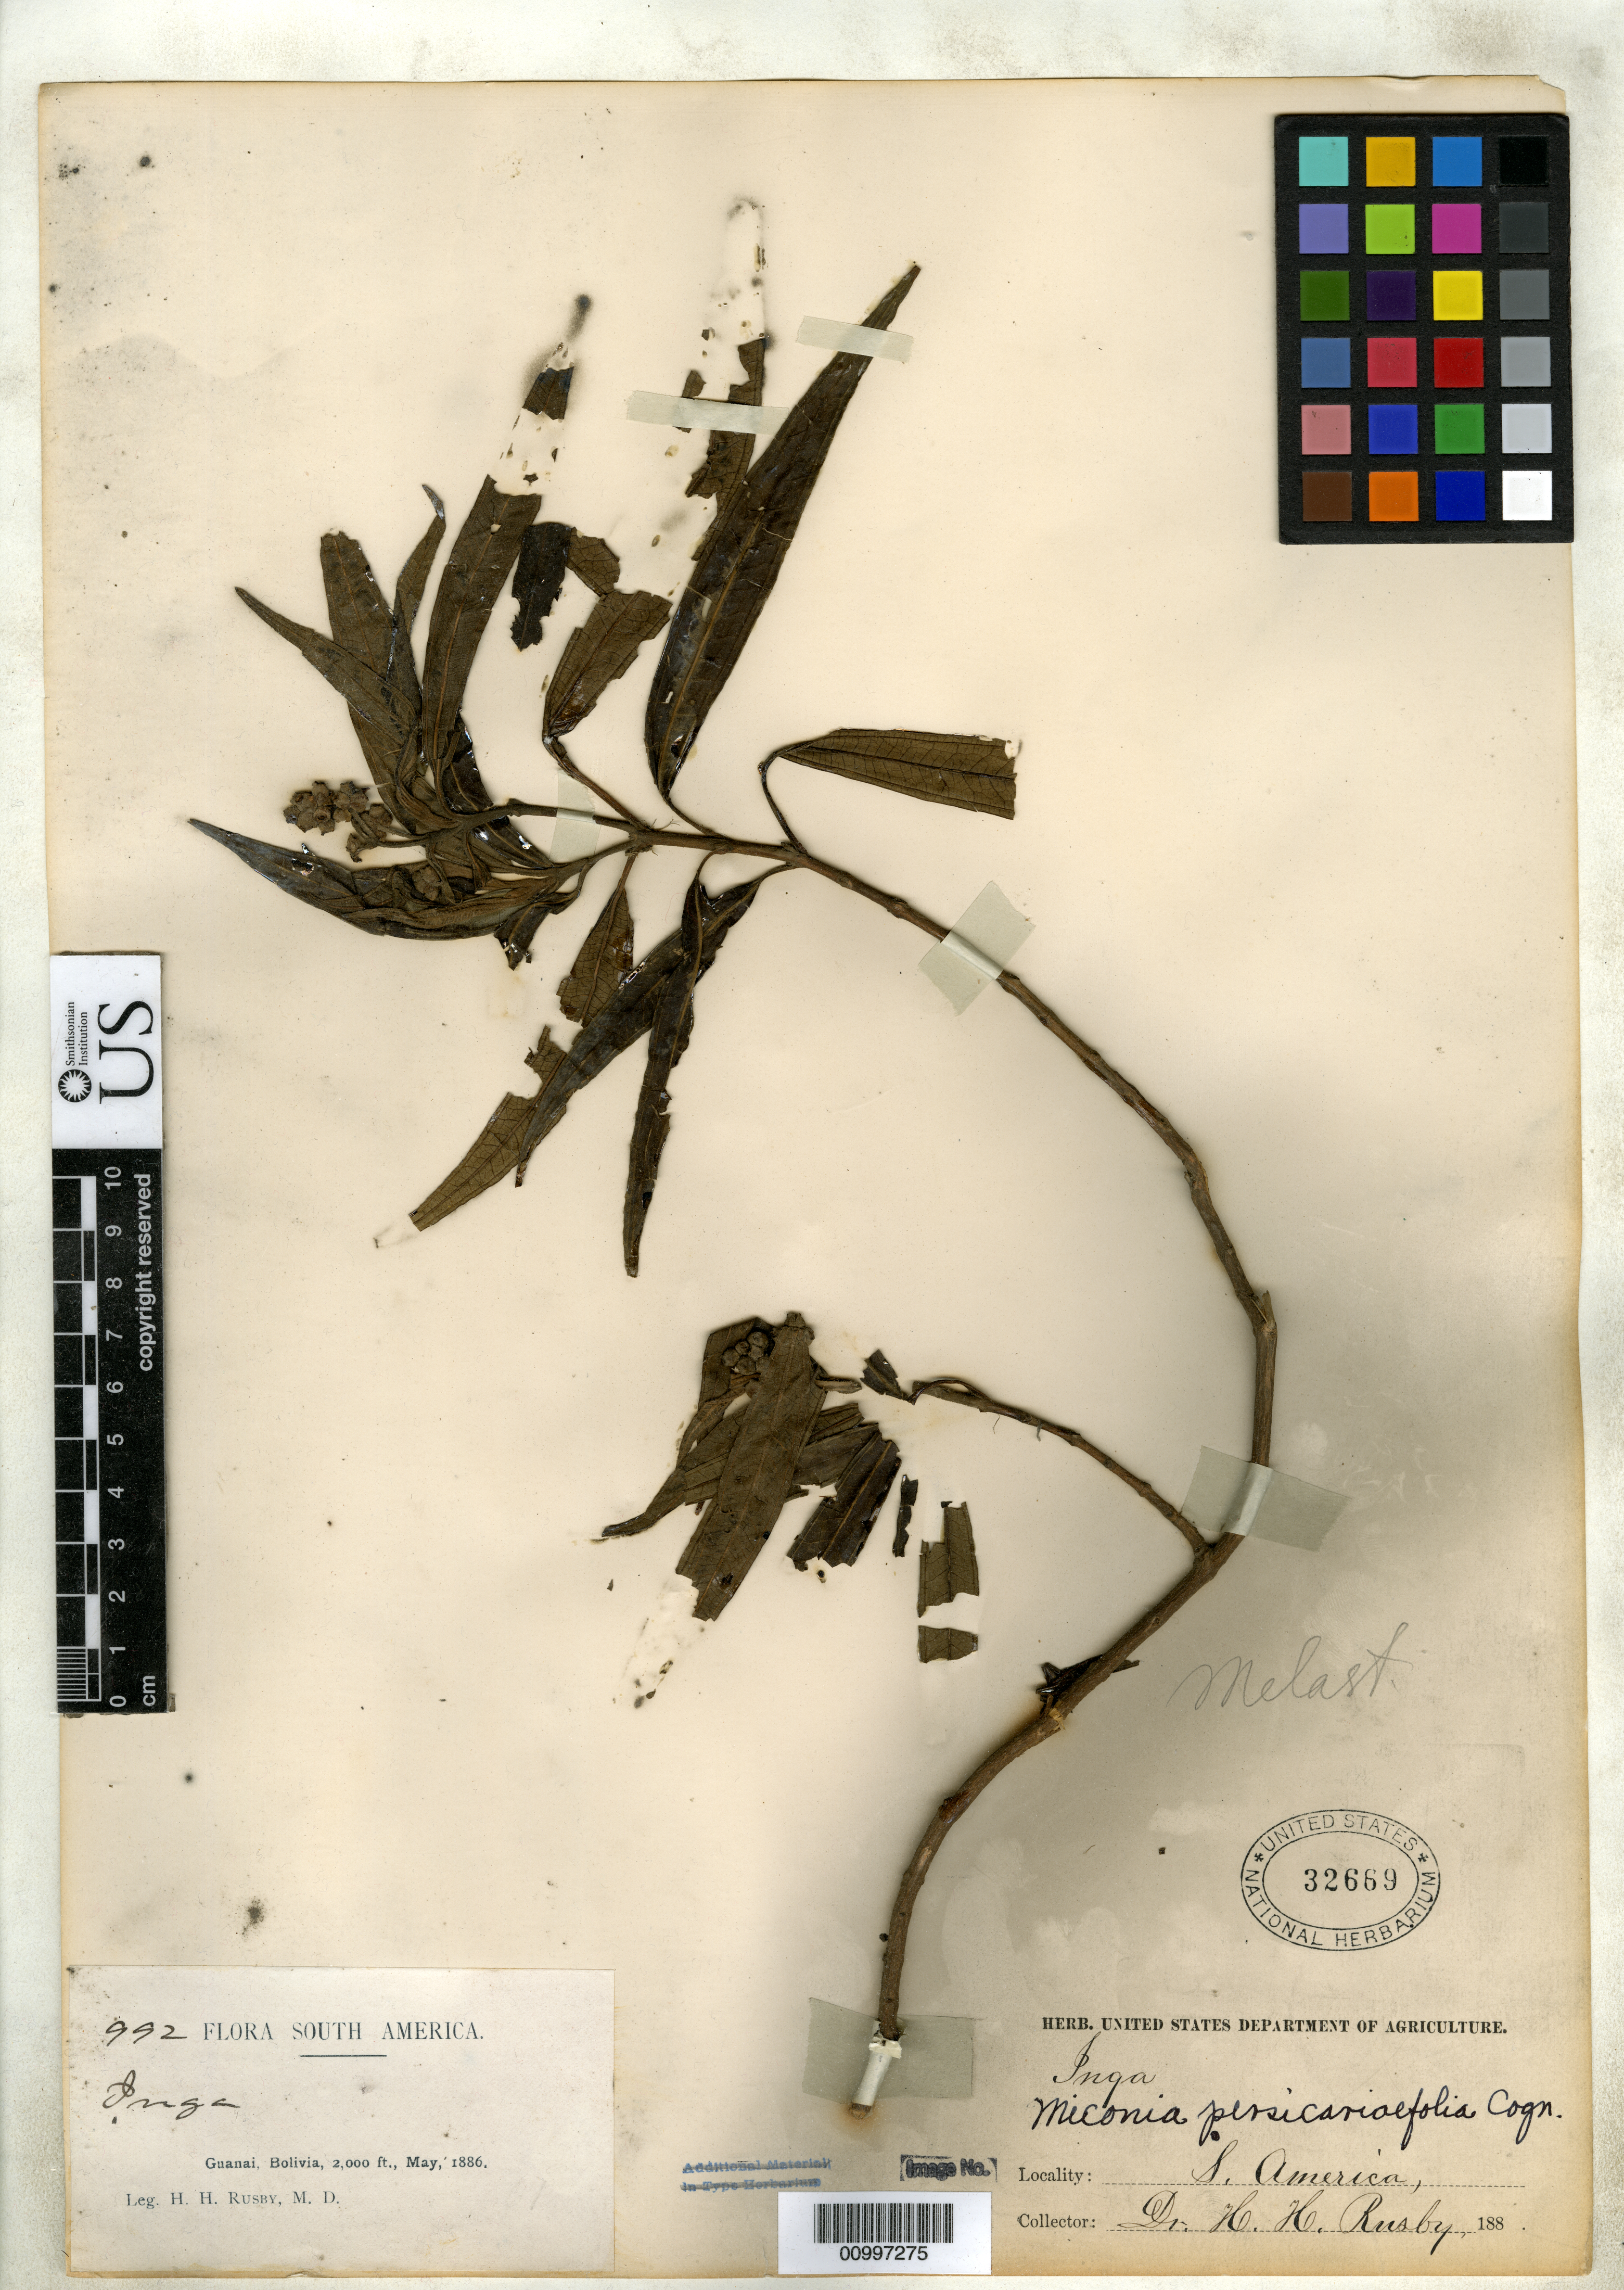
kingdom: Plantae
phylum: Tracheophyta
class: Magnoliopsida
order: Myrtales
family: Melastomataceae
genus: Miconia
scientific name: Miconia persicariaefolia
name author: Cogn.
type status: Isotype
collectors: H. H. Rusby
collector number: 992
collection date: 1886-05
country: Bolivia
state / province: La Páz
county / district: Larecaja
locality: Guanay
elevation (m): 610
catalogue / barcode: US 32669